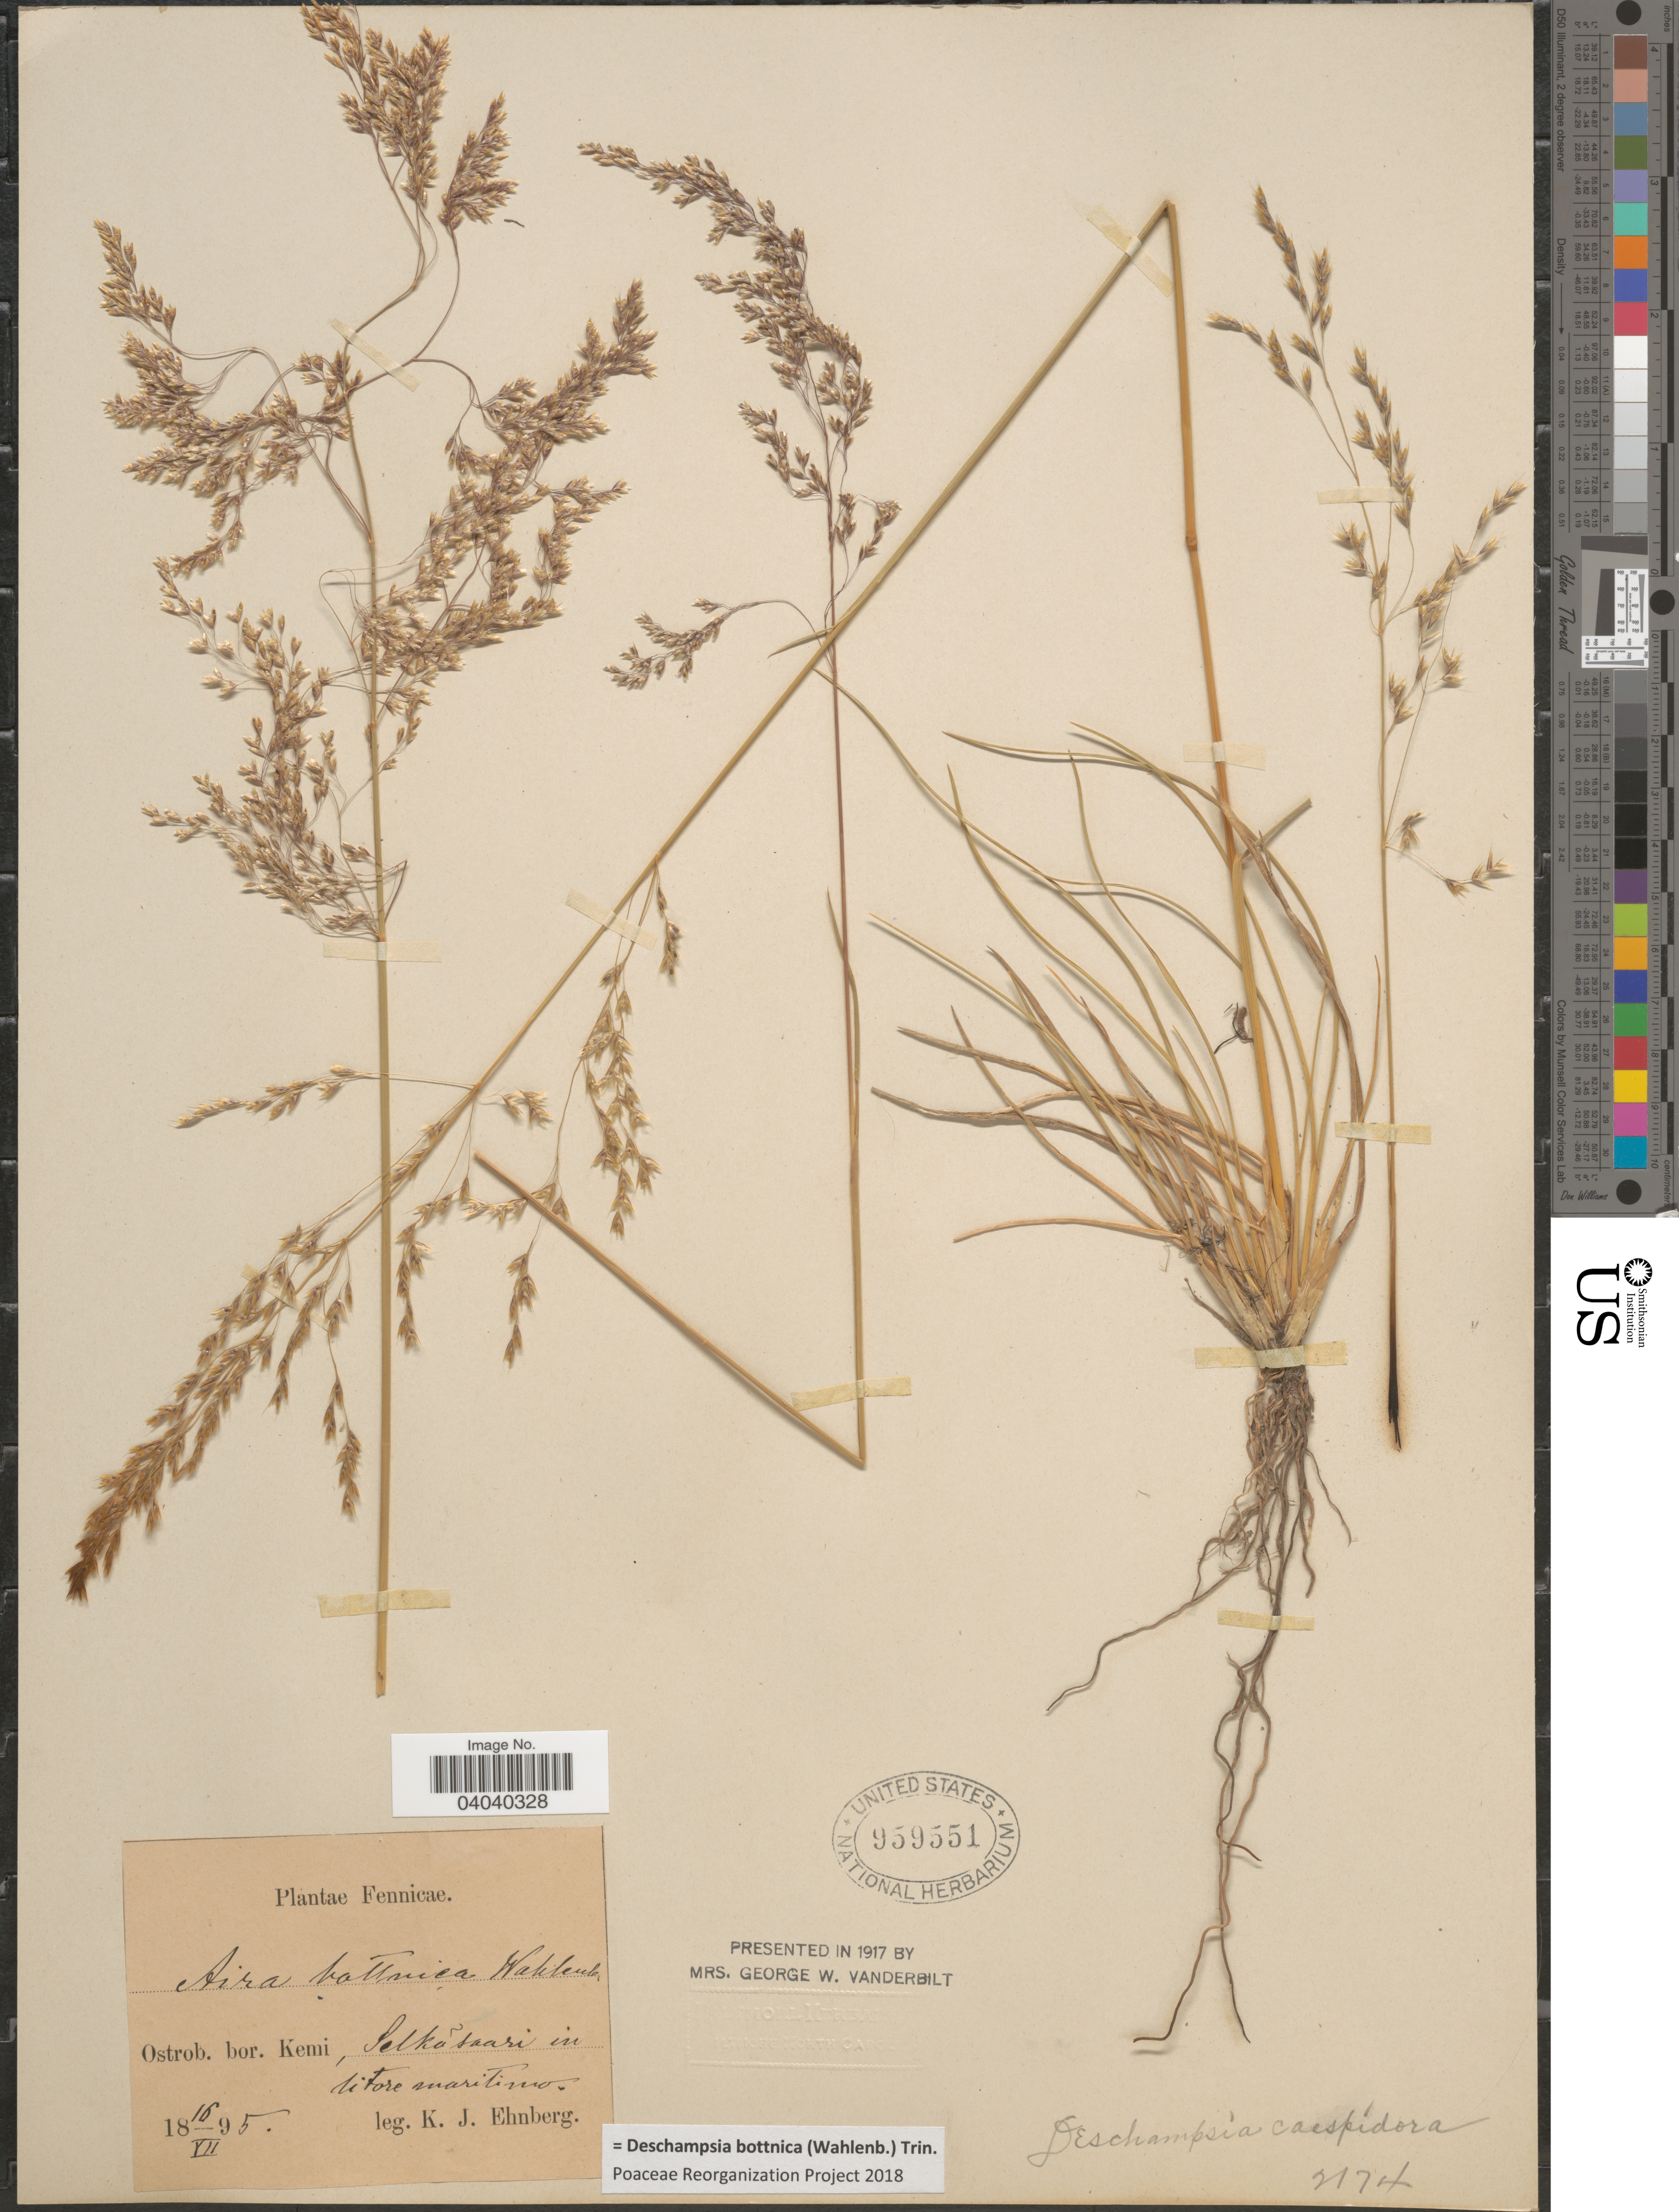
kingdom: Plantae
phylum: Tracheophyta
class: Liliopsida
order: Poales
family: Poaceae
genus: Deschampsia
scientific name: Deschampsia bottnica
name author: (Wahlenb.) Trin.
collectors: K. Ehnberg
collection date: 1895-07-16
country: Finland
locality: Fennicae. Ostrob. bor. Kemi, Selkásaari in litore maritimo.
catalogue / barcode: US 959551